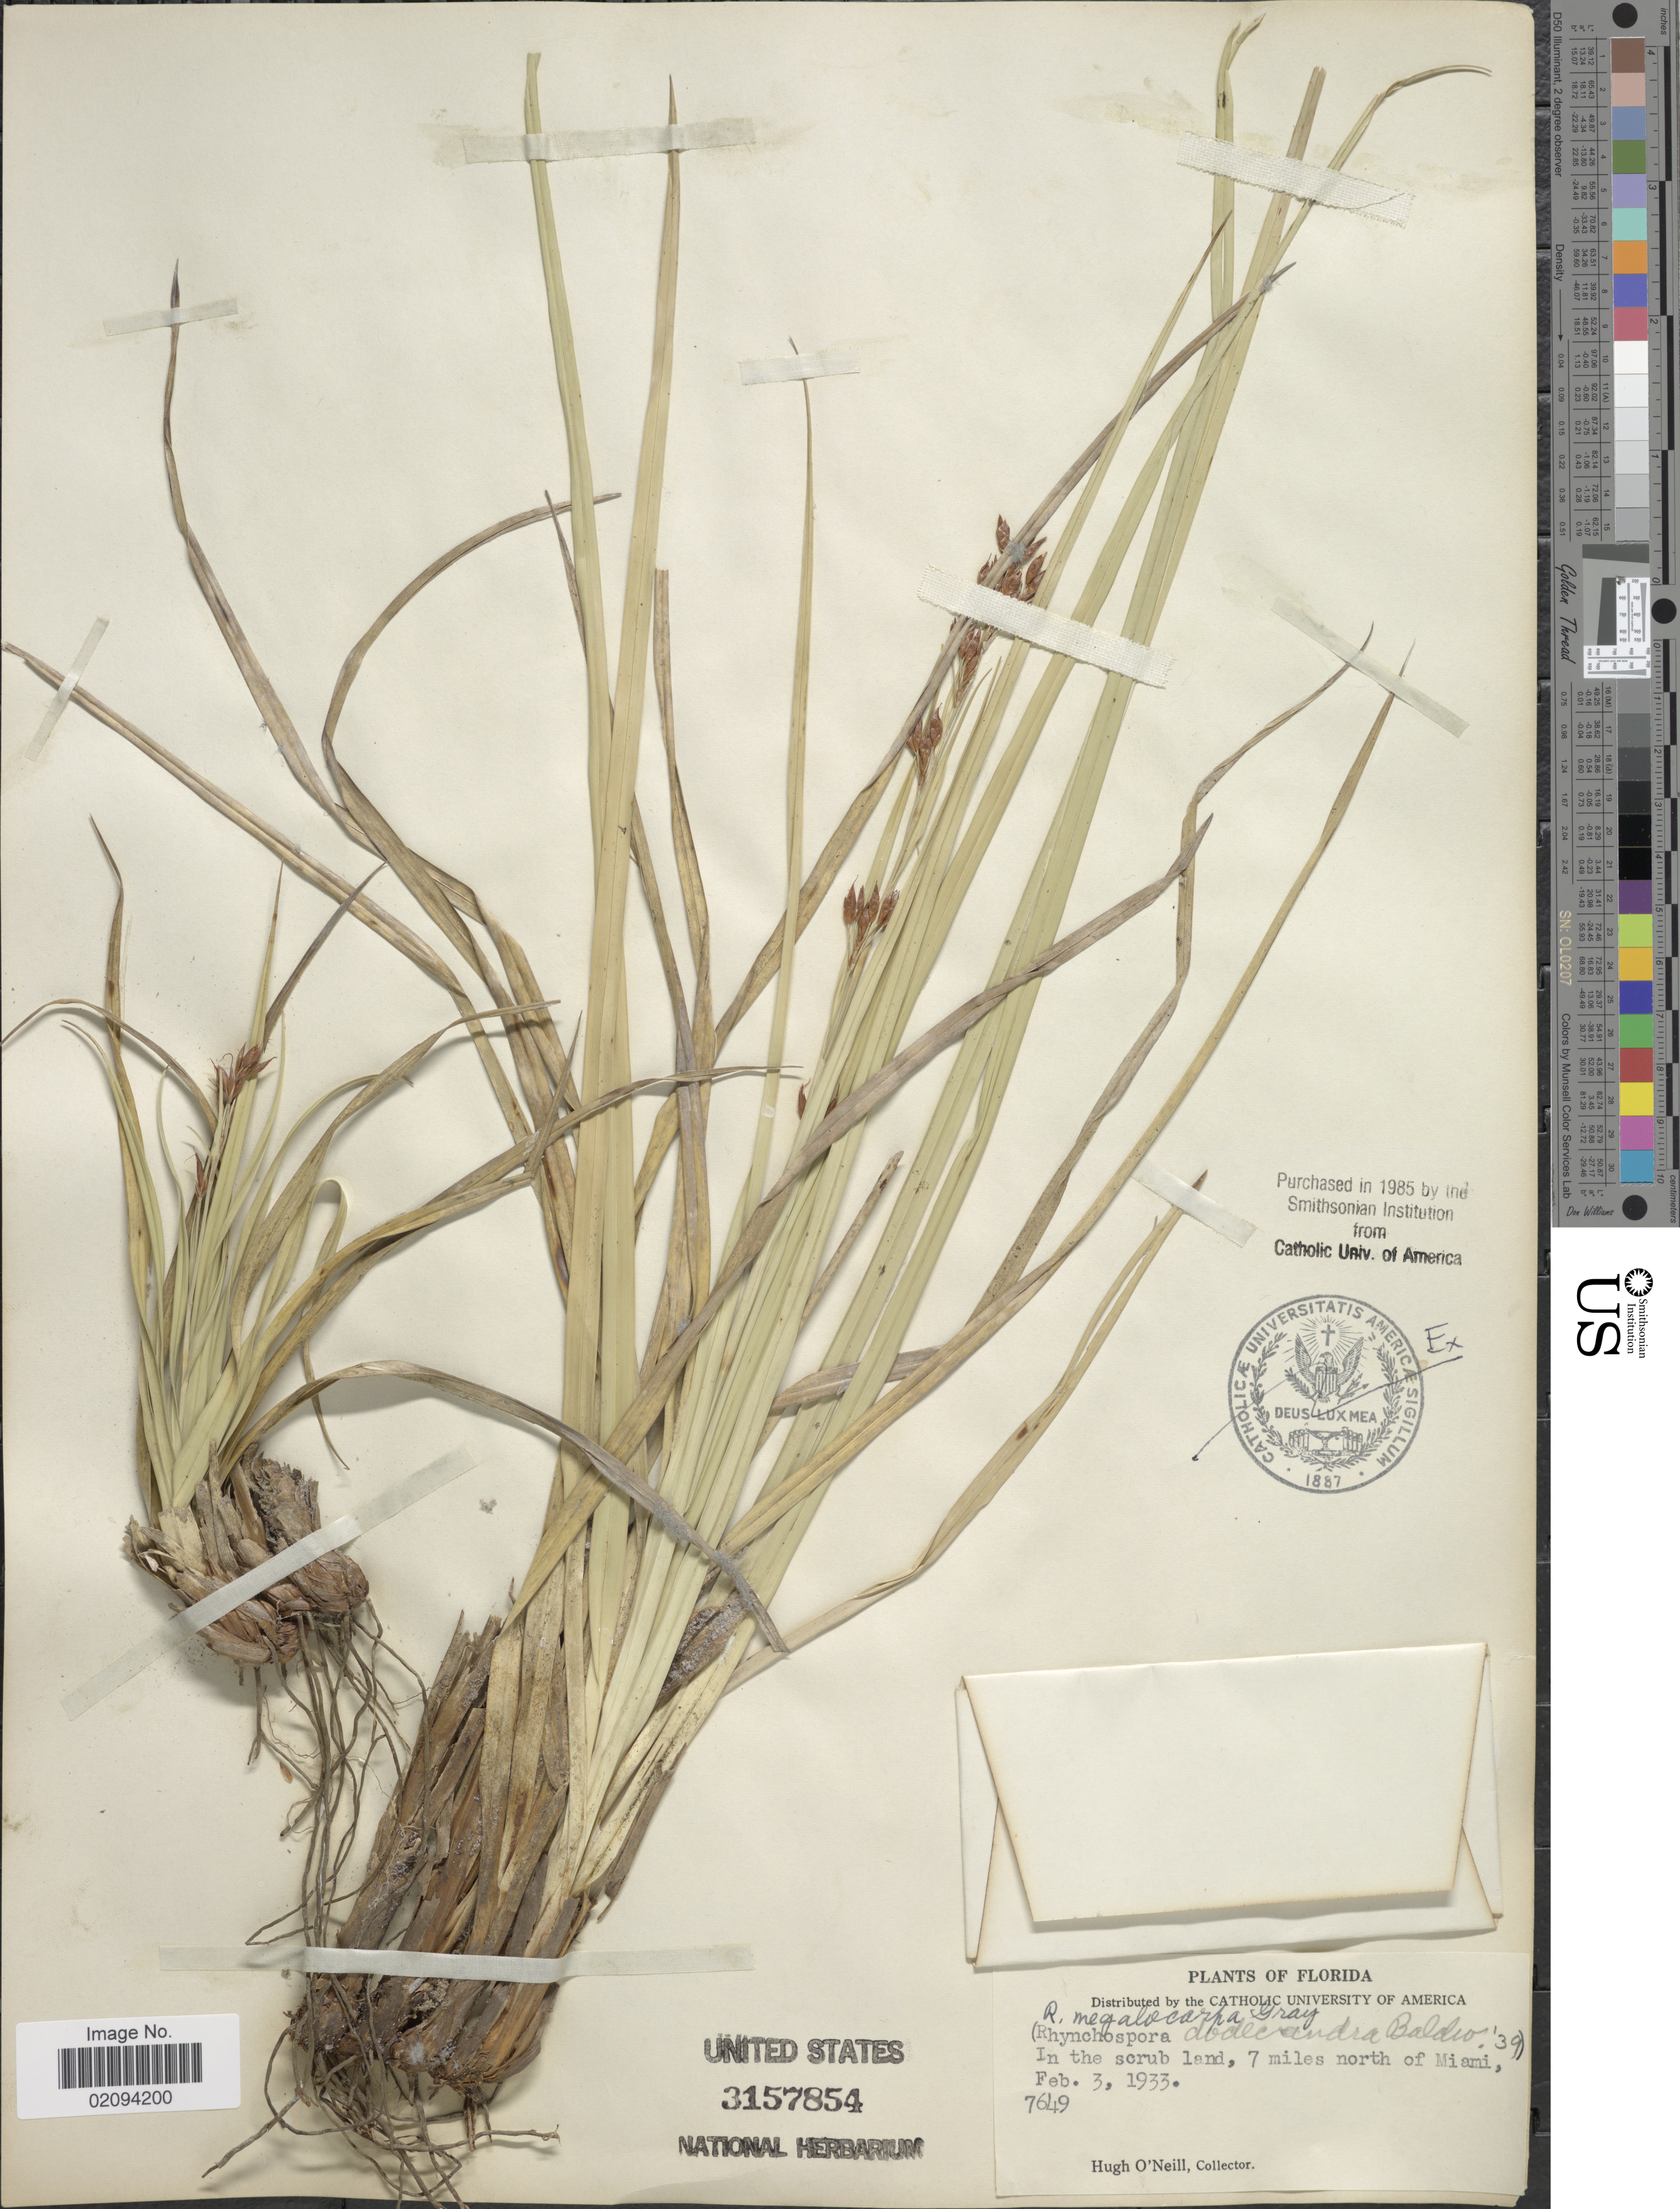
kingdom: Plantae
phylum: Tracheophyta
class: Liliopsida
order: Poales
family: Cyperaceae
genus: Rhynchospora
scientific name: Rhynchospora megalocarpa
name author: A. Gray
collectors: H. O'Neill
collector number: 7649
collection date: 1933-02-03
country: United States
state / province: Florida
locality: In the scrub land, 7 miles north of Miami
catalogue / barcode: US 3157854